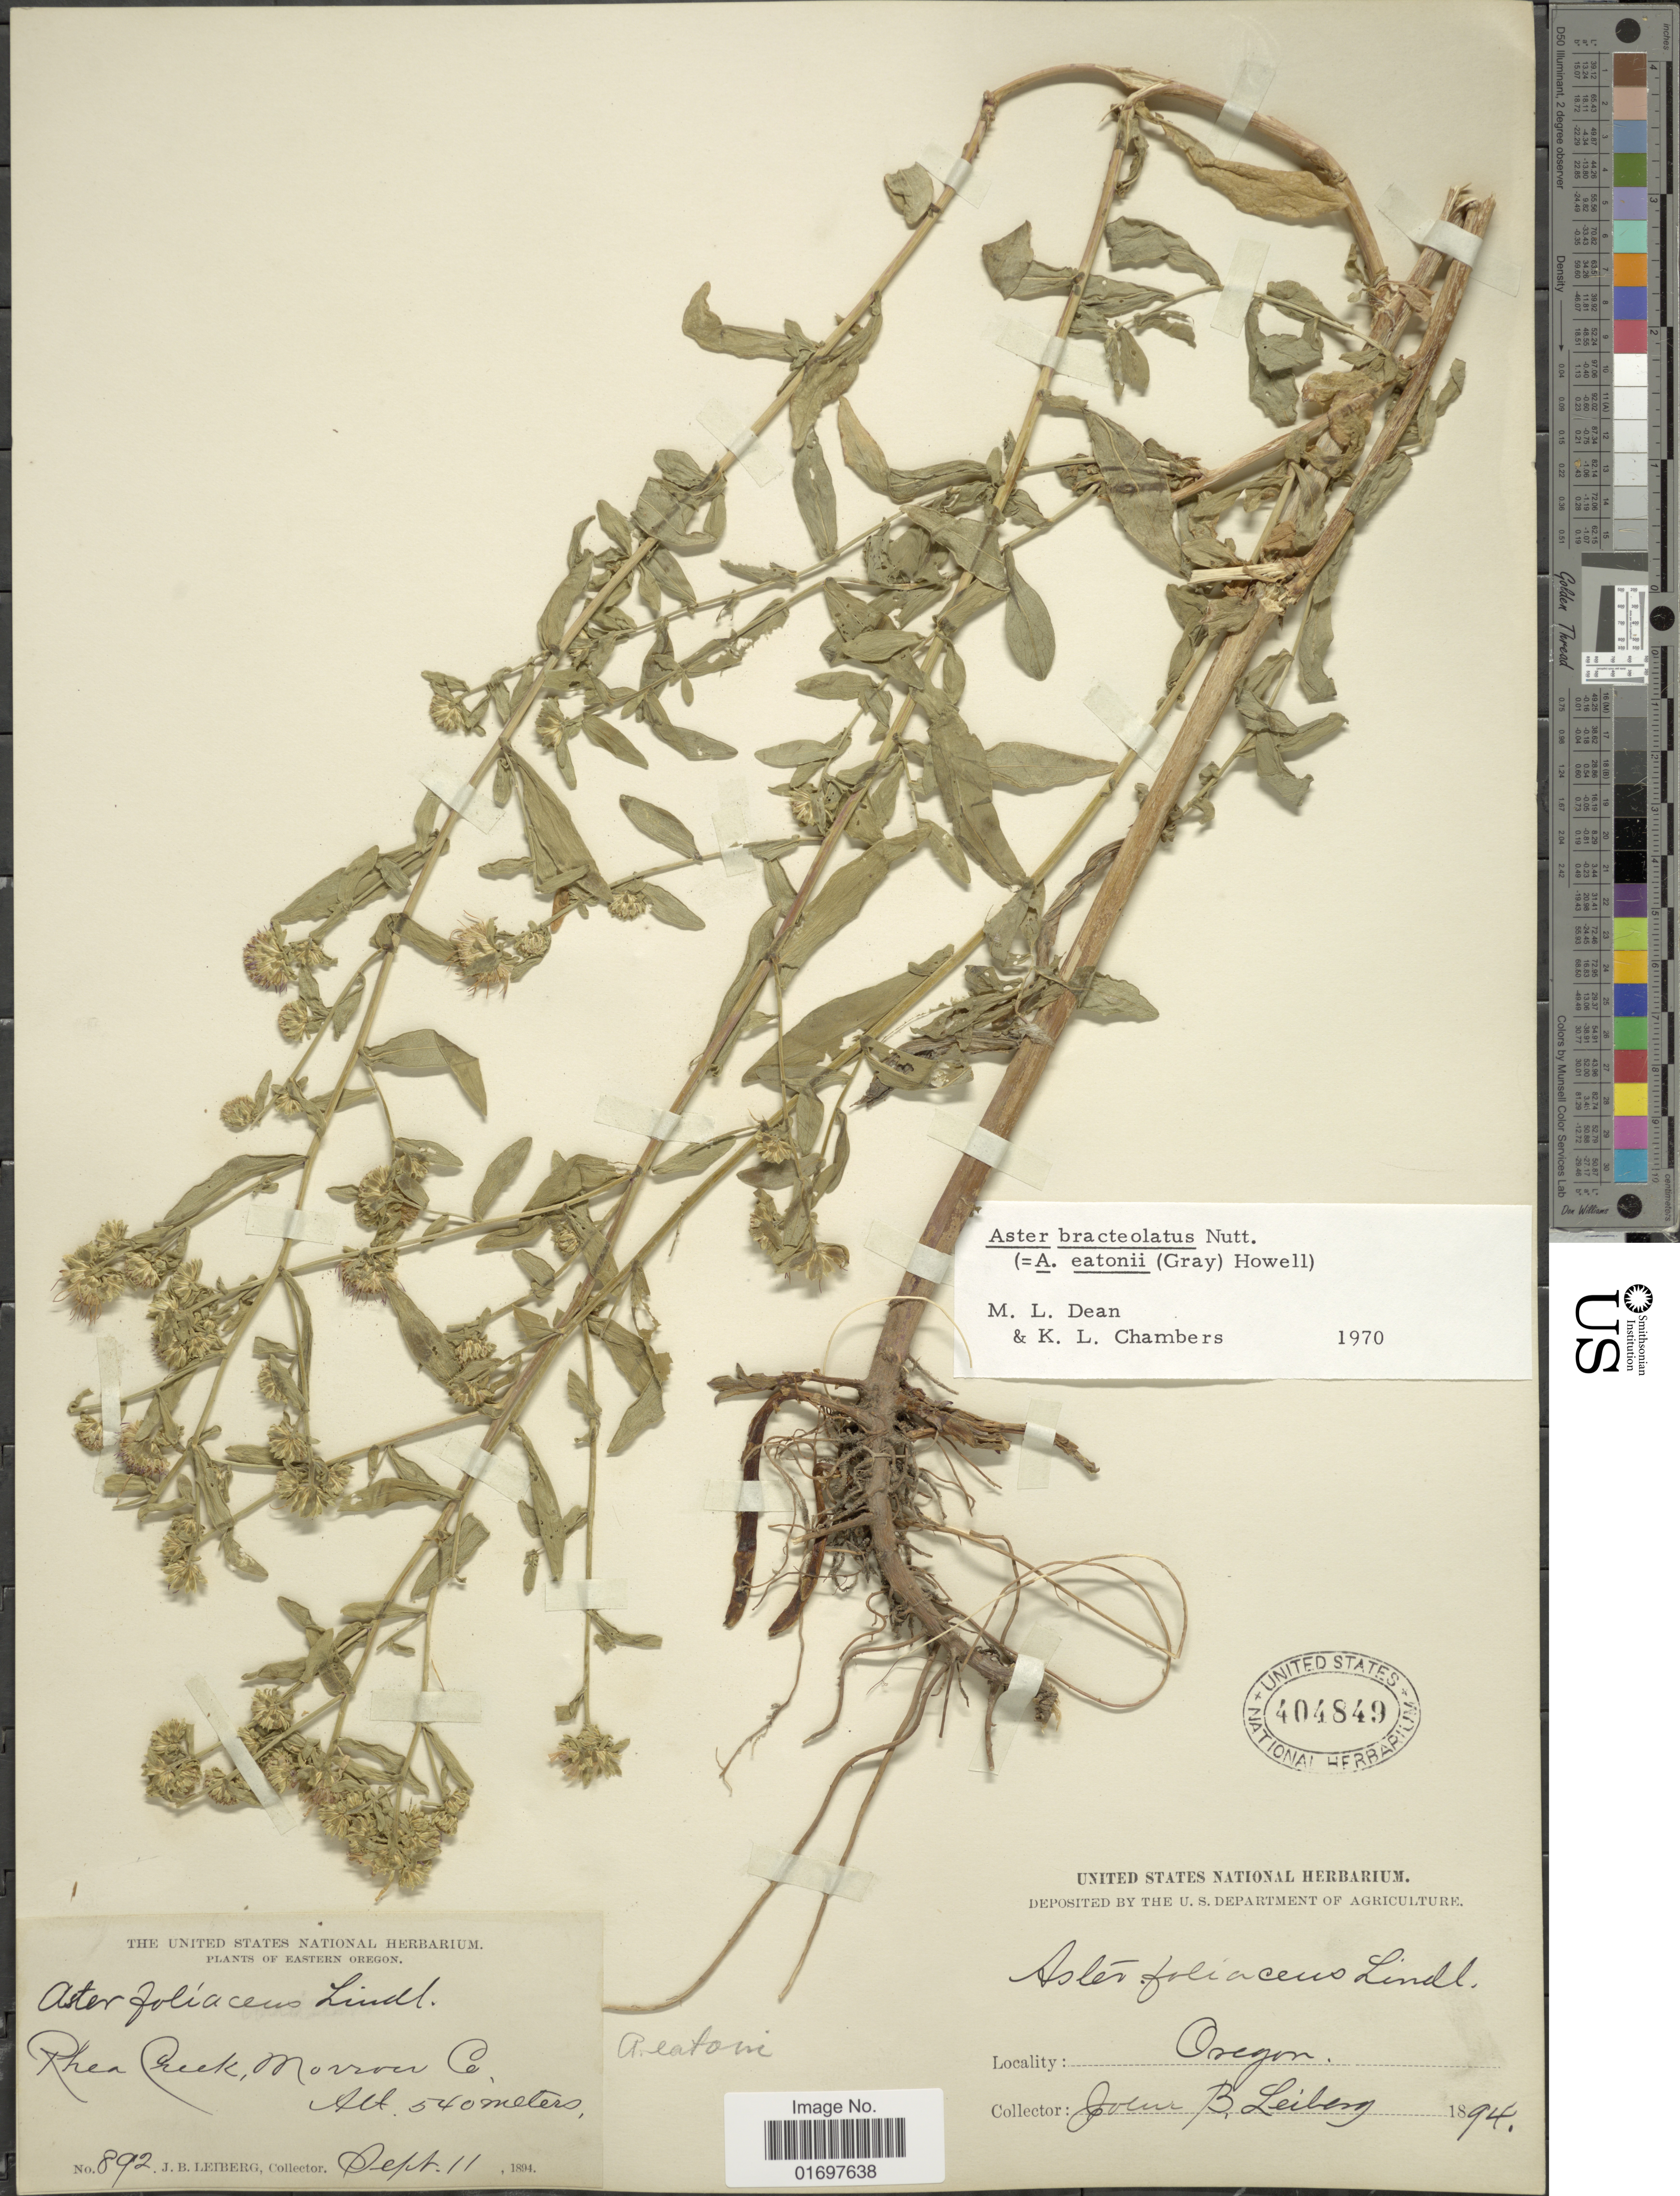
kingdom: Plantae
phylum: Tracheophyta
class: Magnoliopsida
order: Asterales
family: Asteraceae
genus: Symphyotrichum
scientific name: Symphyotrichum bracteolatum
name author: (Nutt.) G.L. Nesom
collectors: J. B. Leiberg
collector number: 892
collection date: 1894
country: United States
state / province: Oregon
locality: Rhea Creek, Morron Co.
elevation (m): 540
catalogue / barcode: US 404849